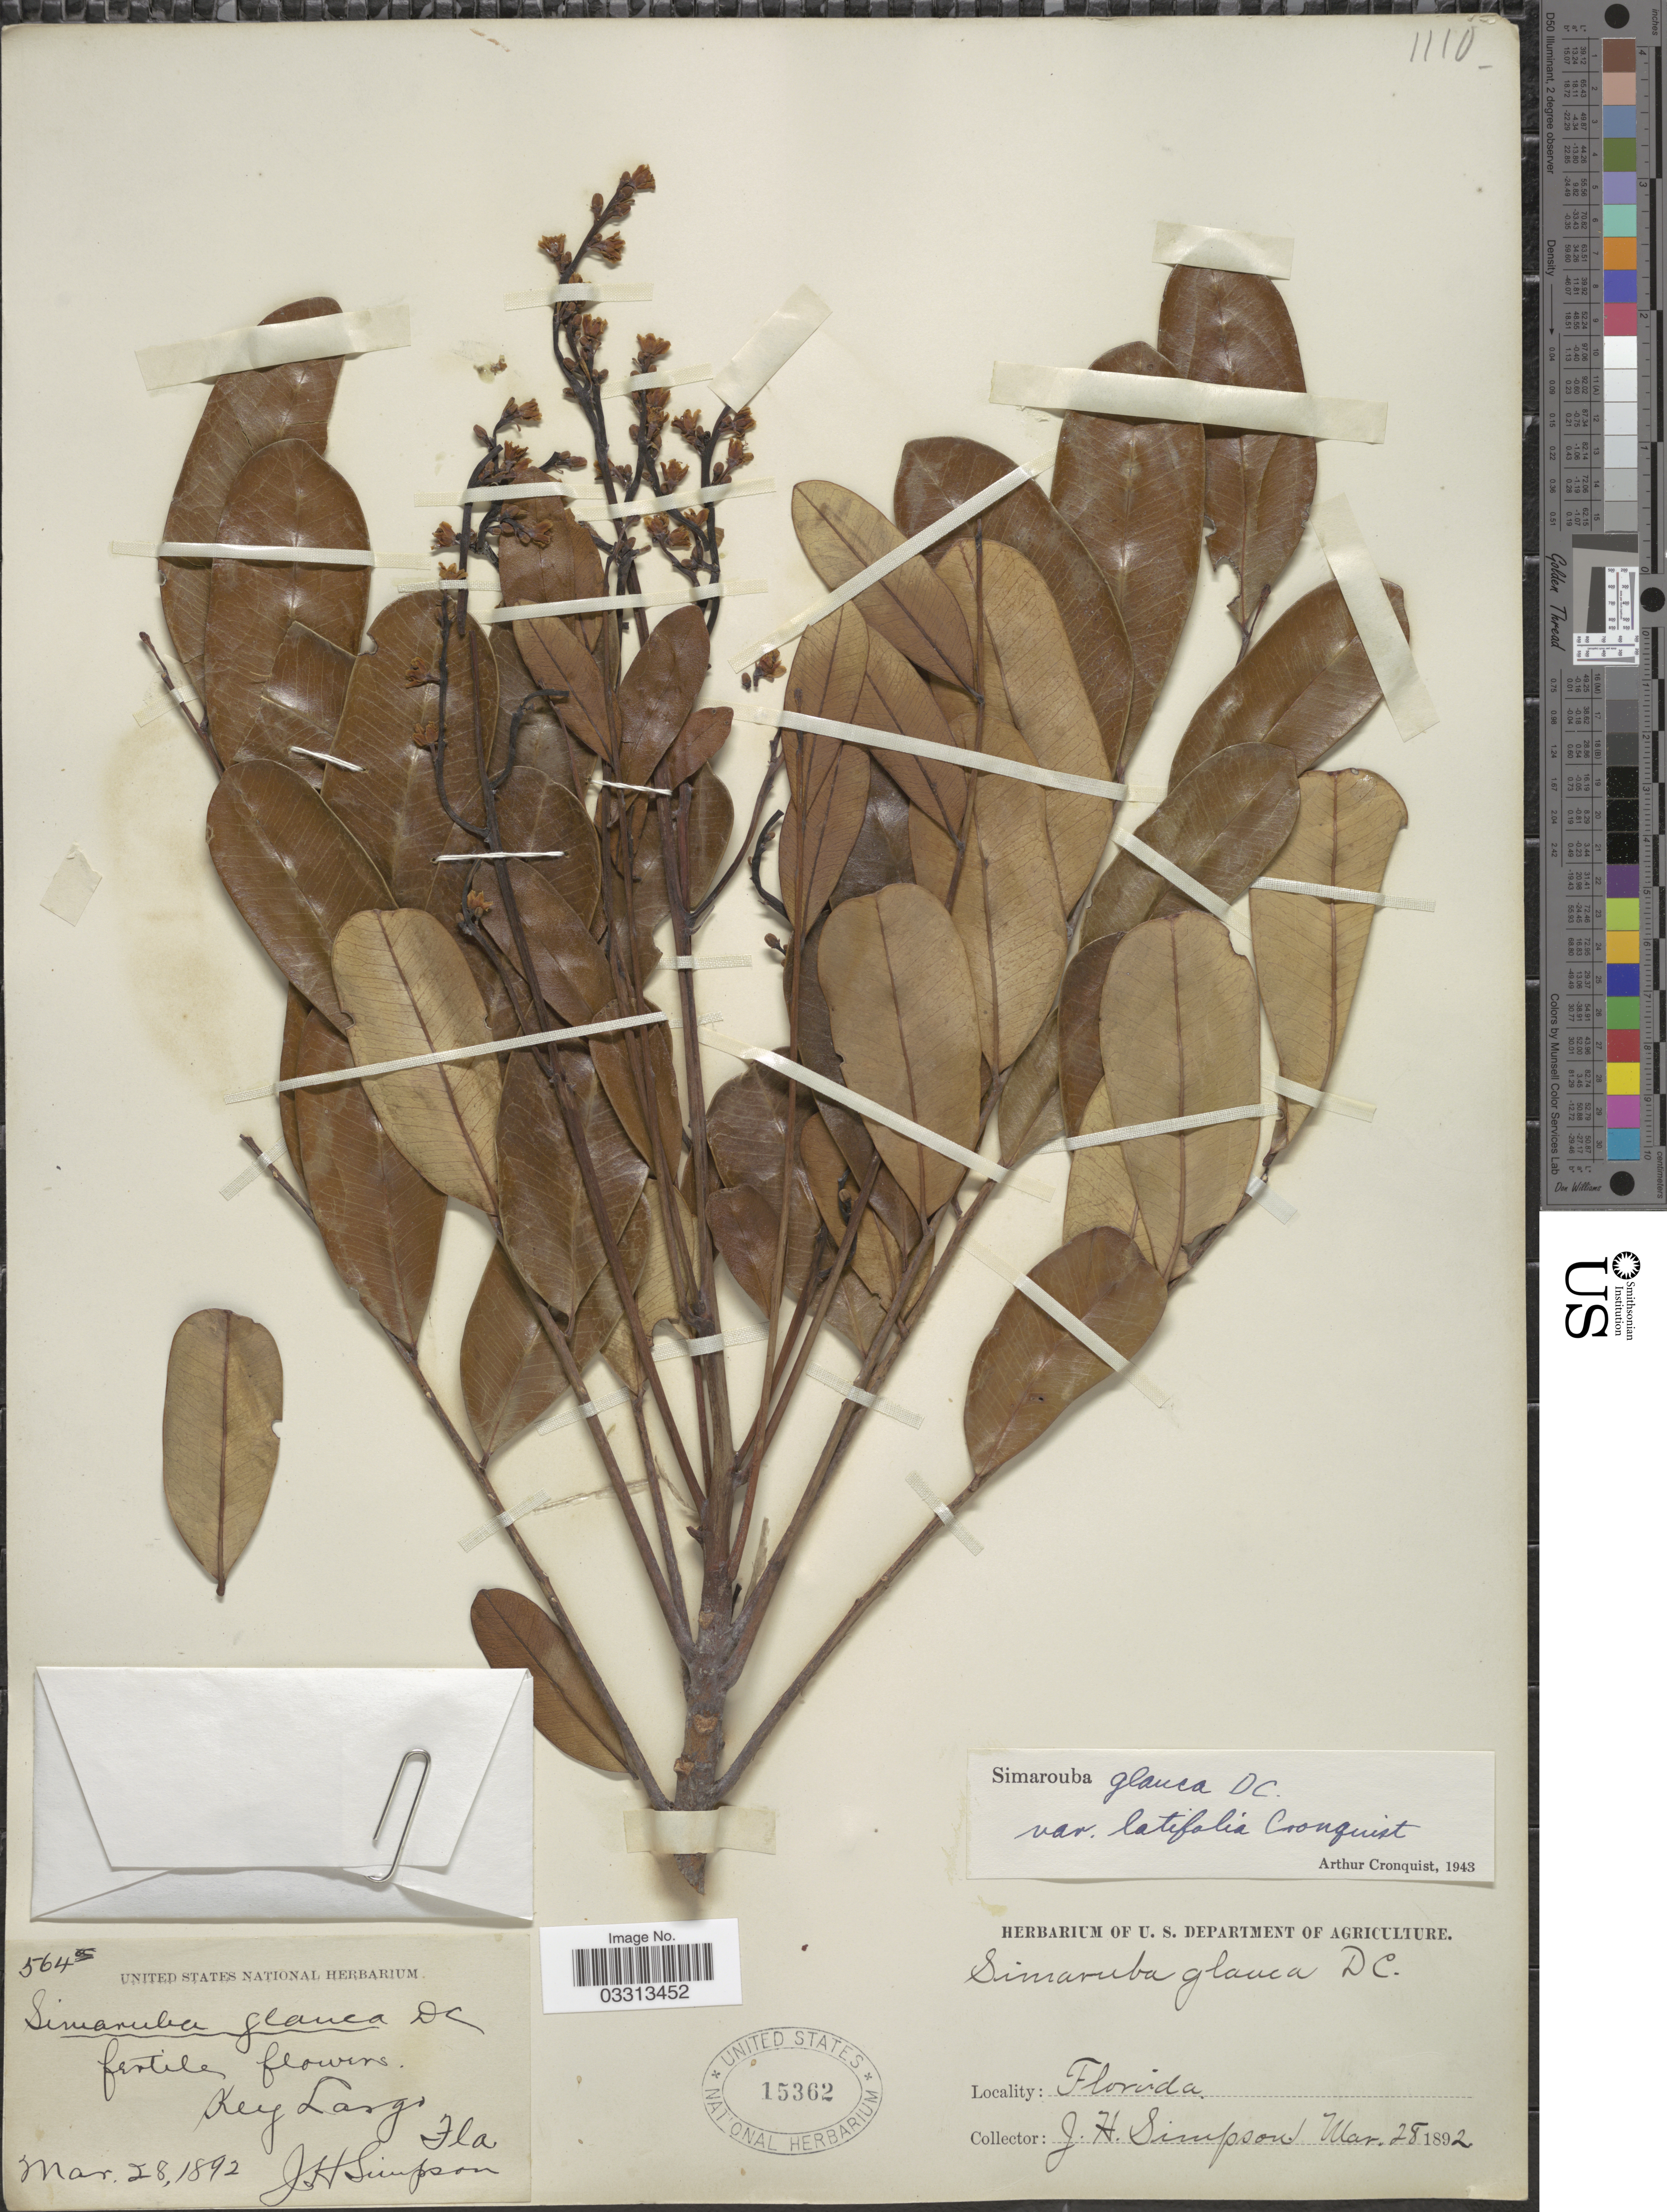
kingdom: Plantae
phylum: Tracheophyta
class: Magnoliopsida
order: Sapindales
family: Simaroubaceae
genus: Simarouba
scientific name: Simarouba glauca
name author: DC.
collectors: J. H. Simpson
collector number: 5645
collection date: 1892-03-28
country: United States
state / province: Florida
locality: Key Largo, Fla.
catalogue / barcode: US 15362